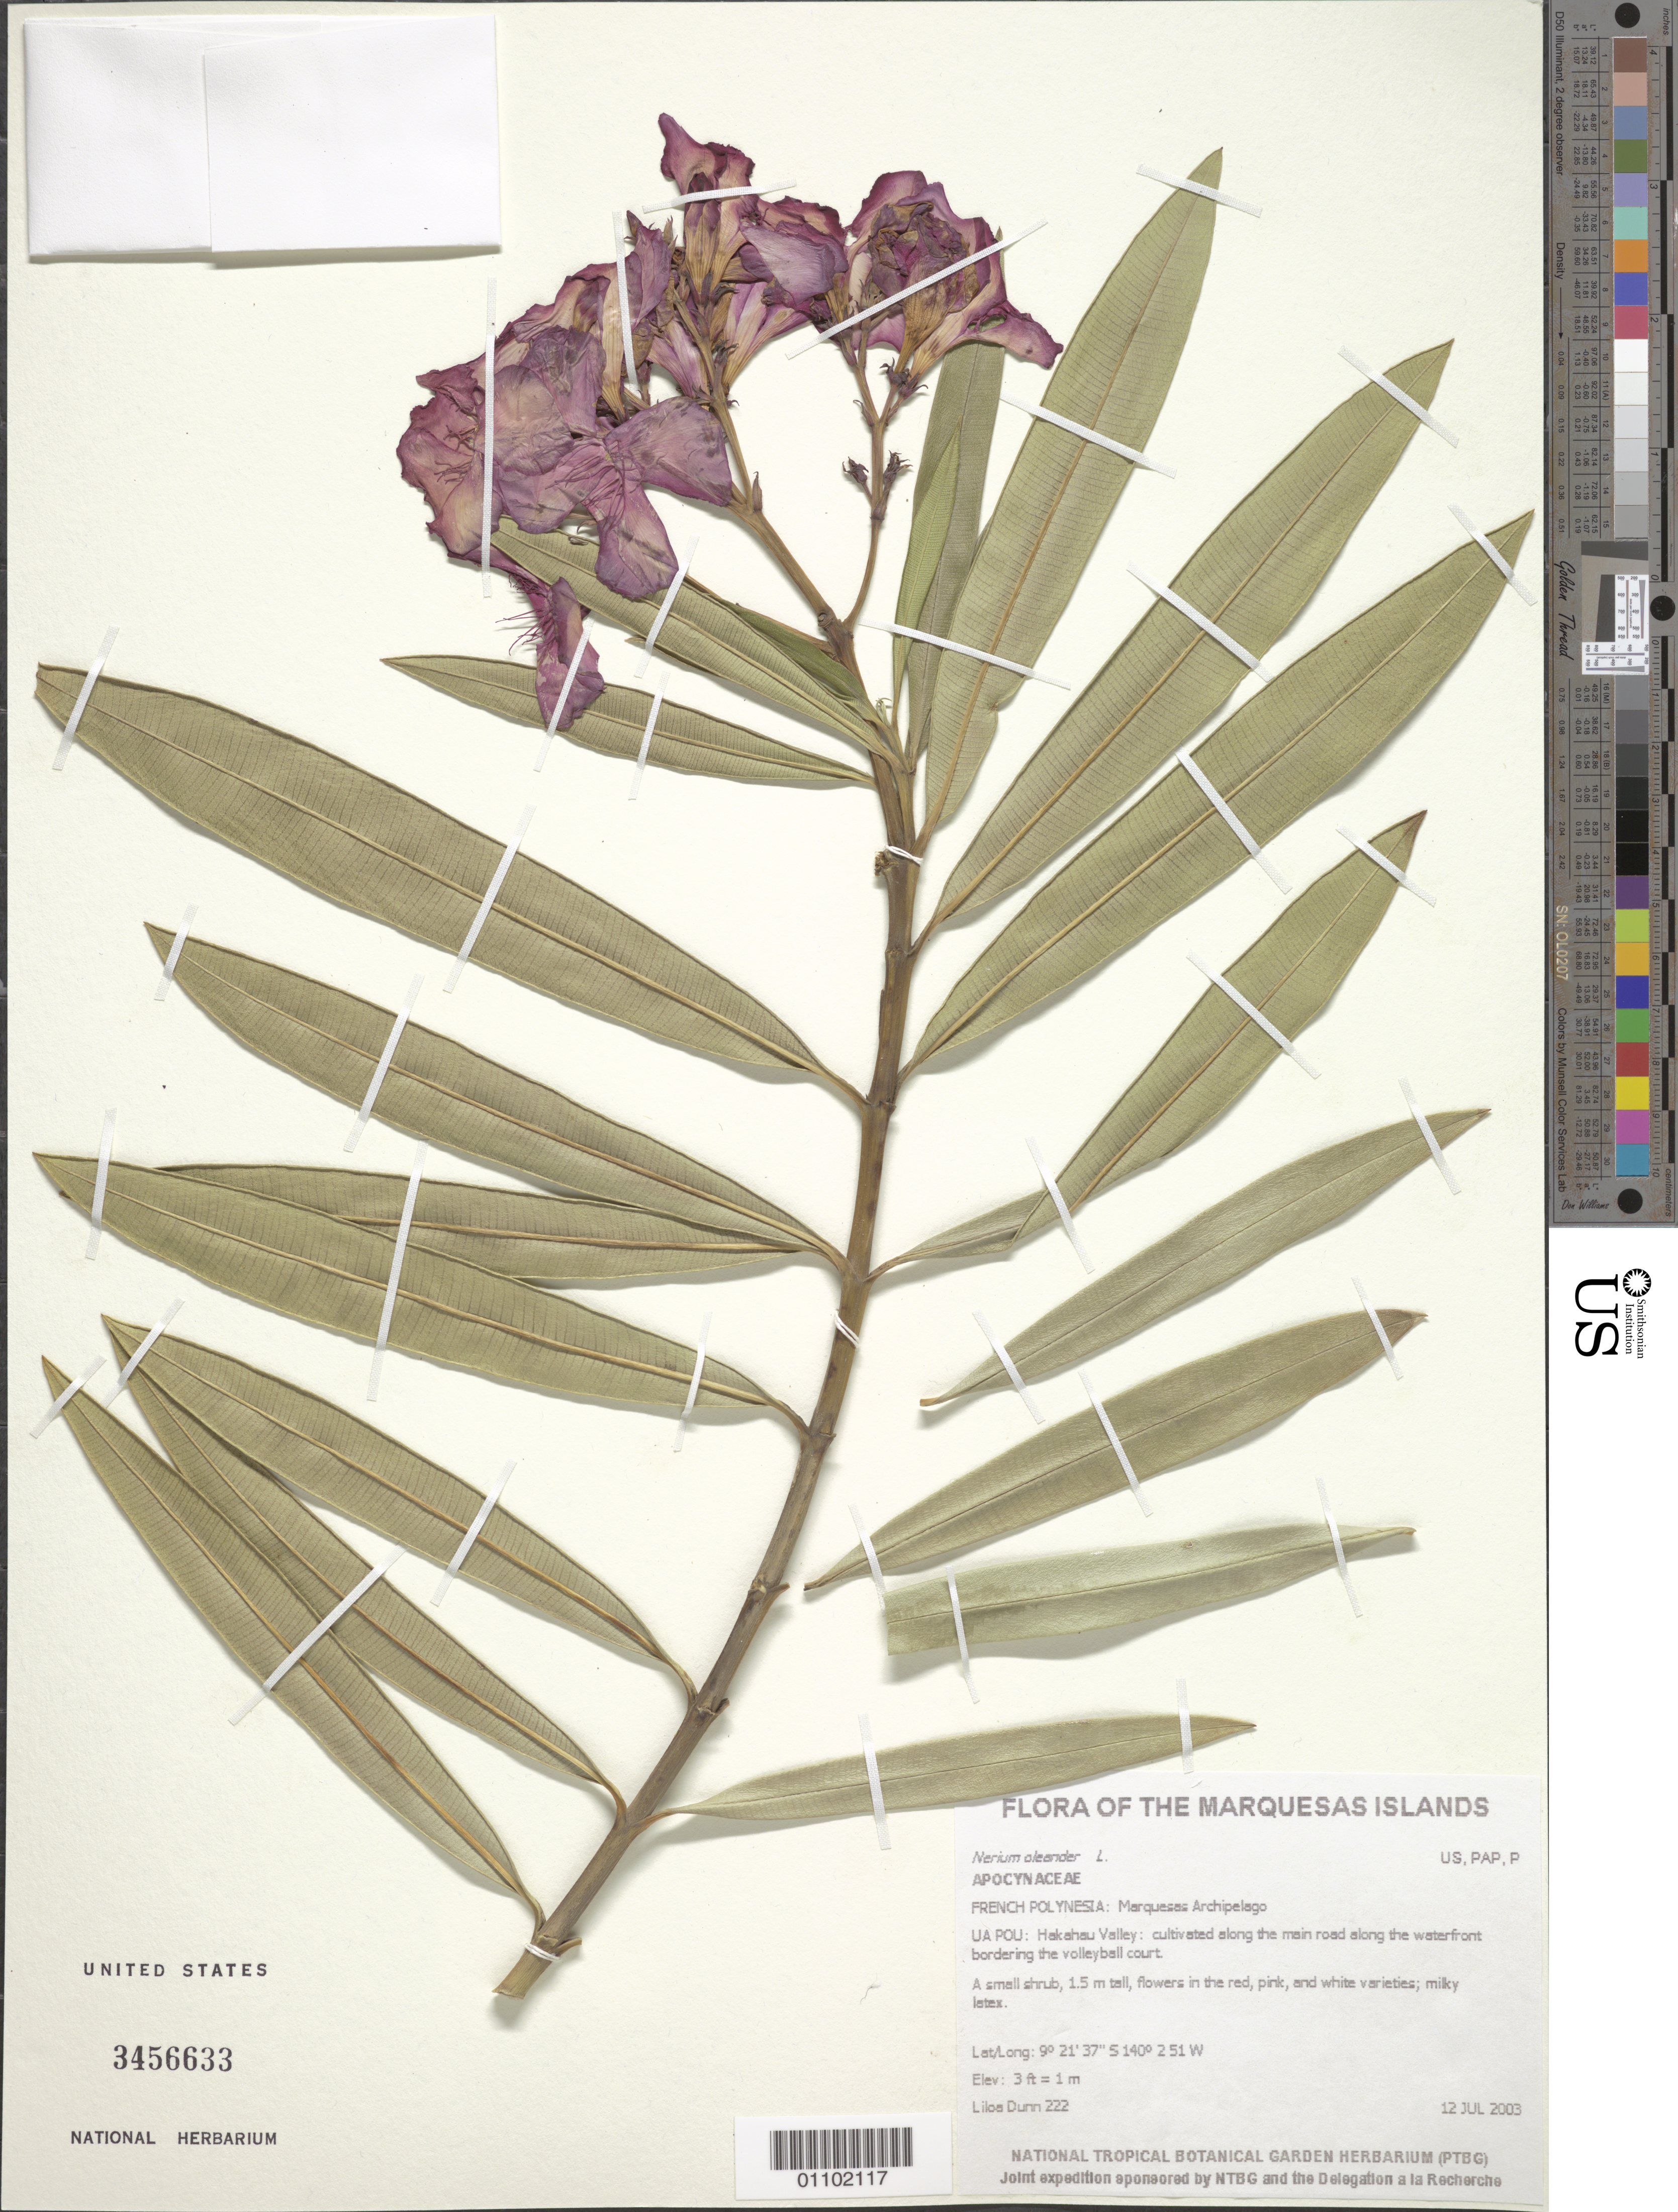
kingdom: Plantae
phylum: Tracheophyta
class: Magnoliopsida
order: Gentianales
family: Apocynaceae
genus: Nerium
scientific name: Nerium oleander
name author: L.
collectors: L. Dunn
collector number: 222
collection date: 2003-07-12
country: French Polynesia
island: Ua Pou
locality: Hakahau Valley: cultivated along the main road along the waterfront bordering the volleyball court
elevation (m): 1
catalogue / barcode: US 3456633